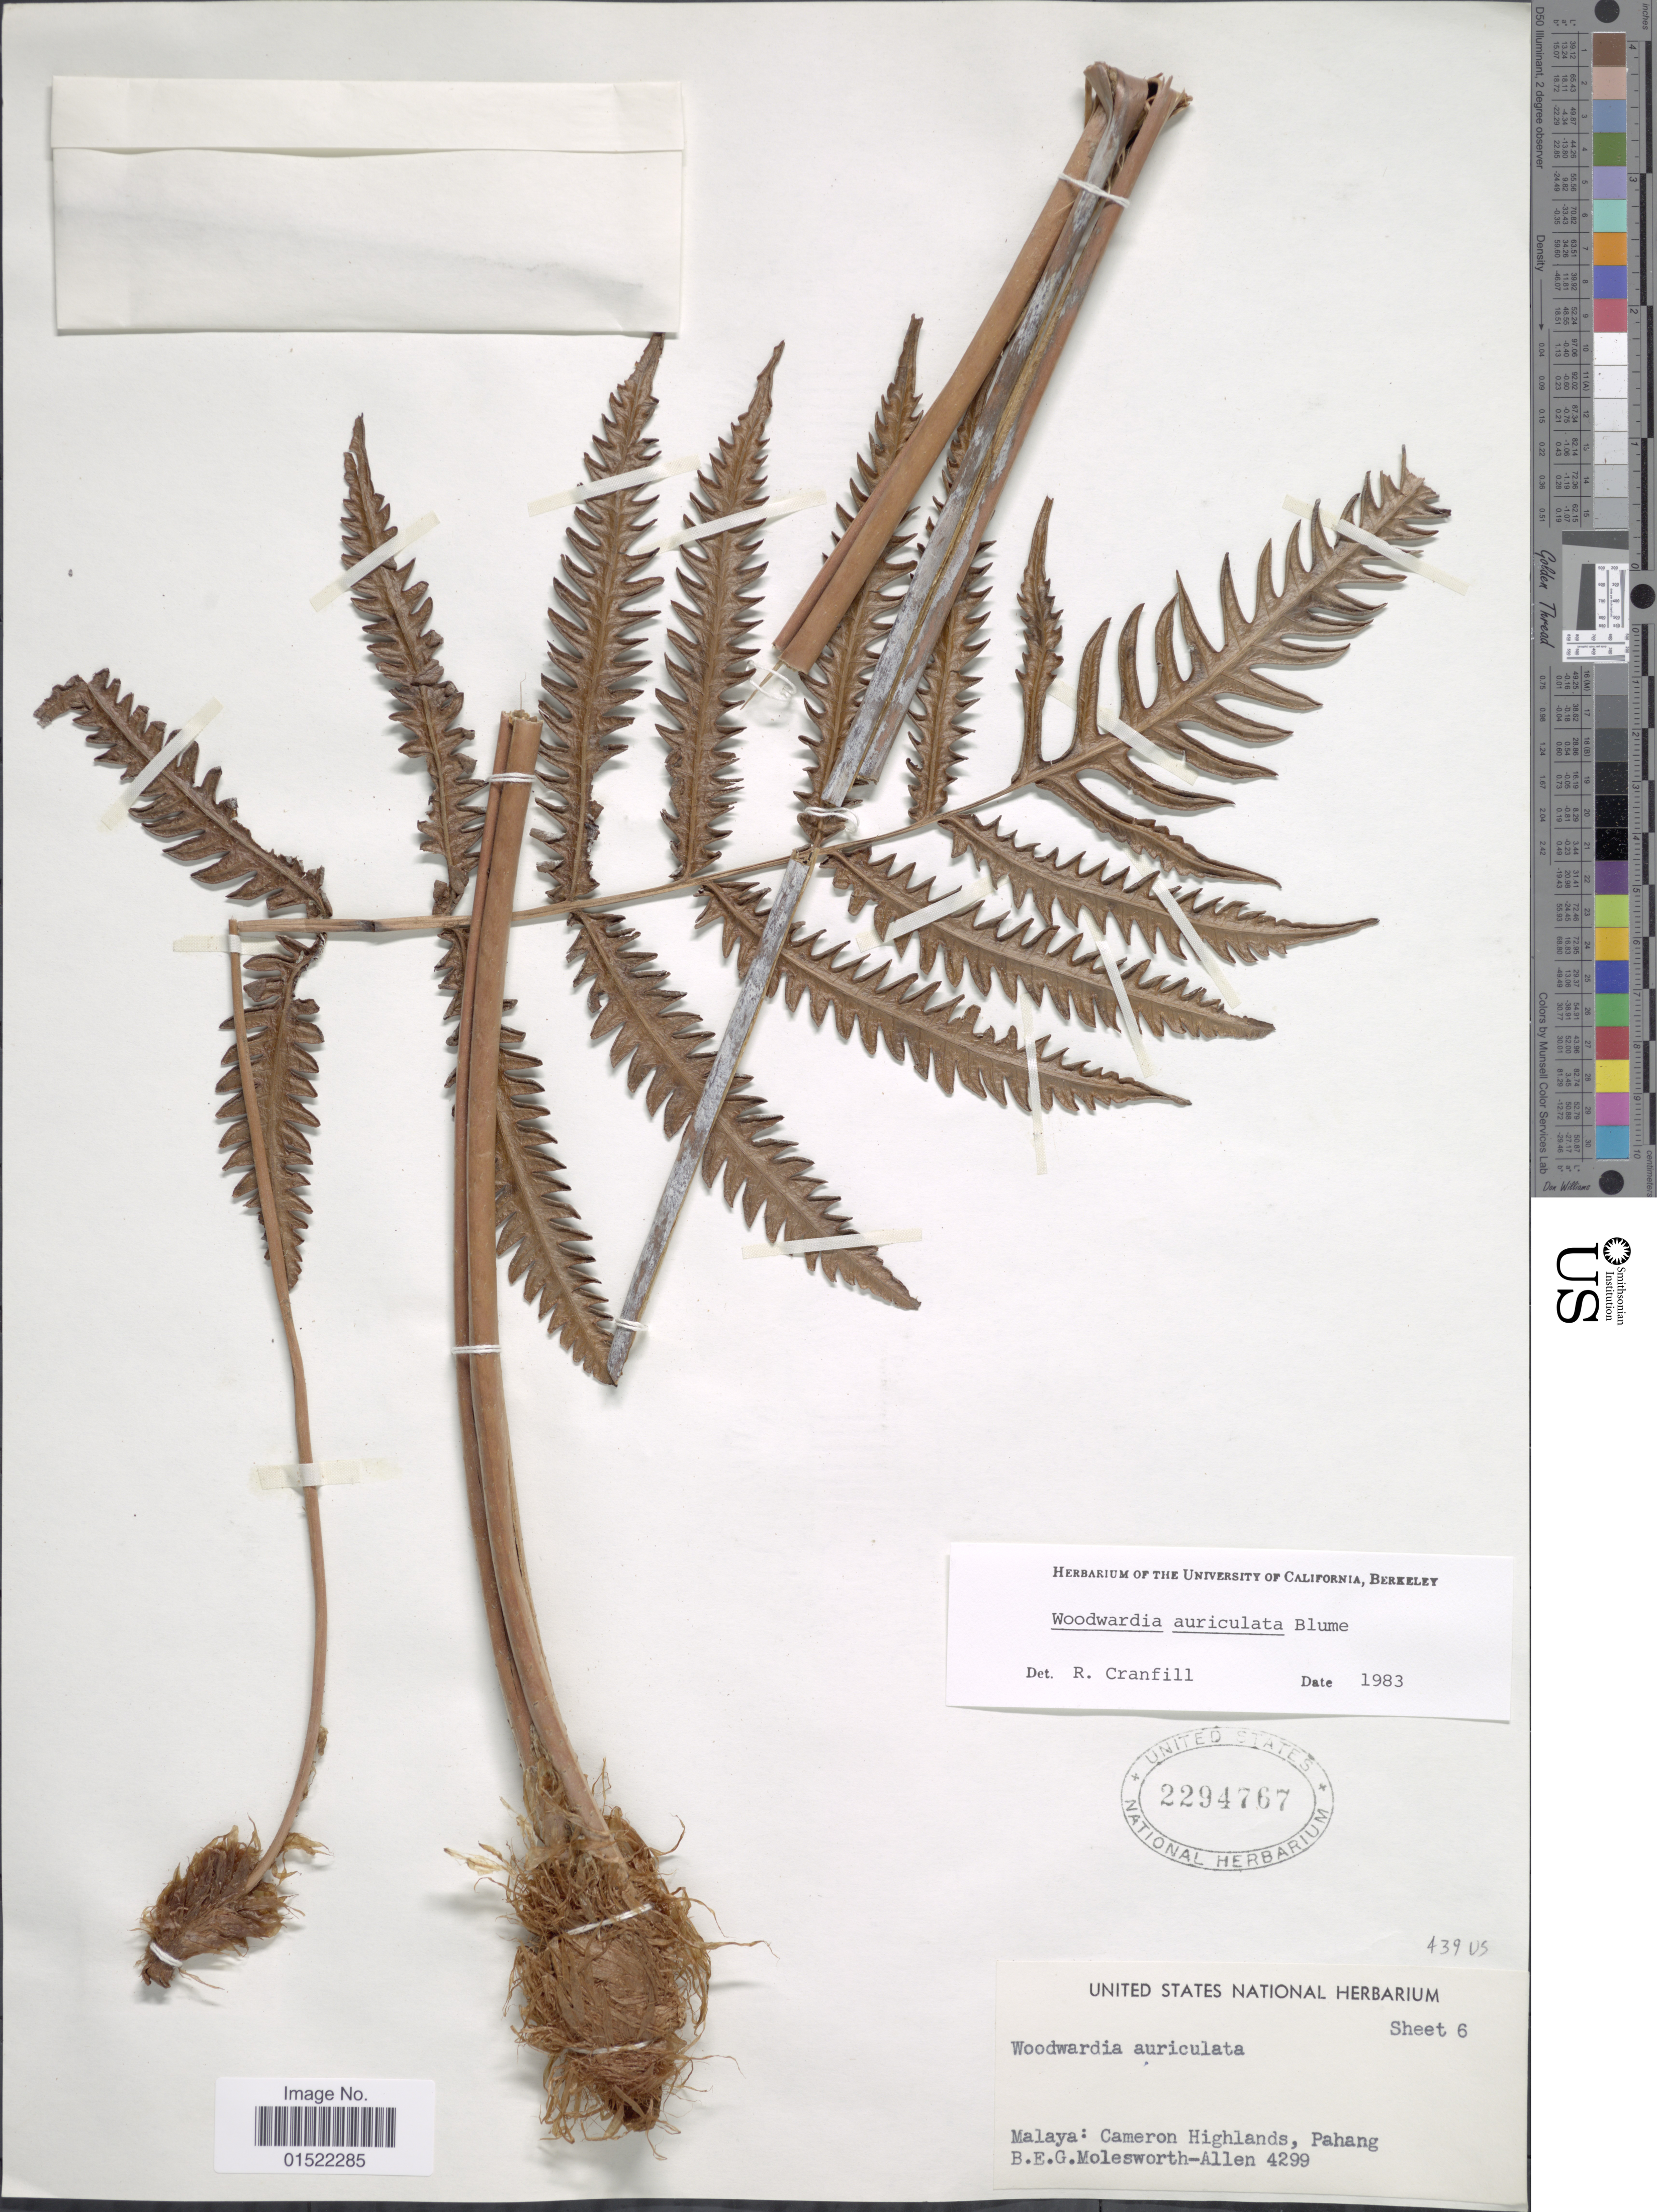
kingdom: Plantae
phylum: Tracheophyta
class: Polypodiopsida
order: Polypodiales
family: Blechnaceae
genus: Woodwardia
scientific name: Woodwardia auriculata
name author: Blume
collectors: B. E. G. Molesworth-Allen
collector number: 4299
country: Malaysia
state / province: Pahang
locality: Malaya: Cameron Highlands, Pahang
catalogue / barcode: US 2294767